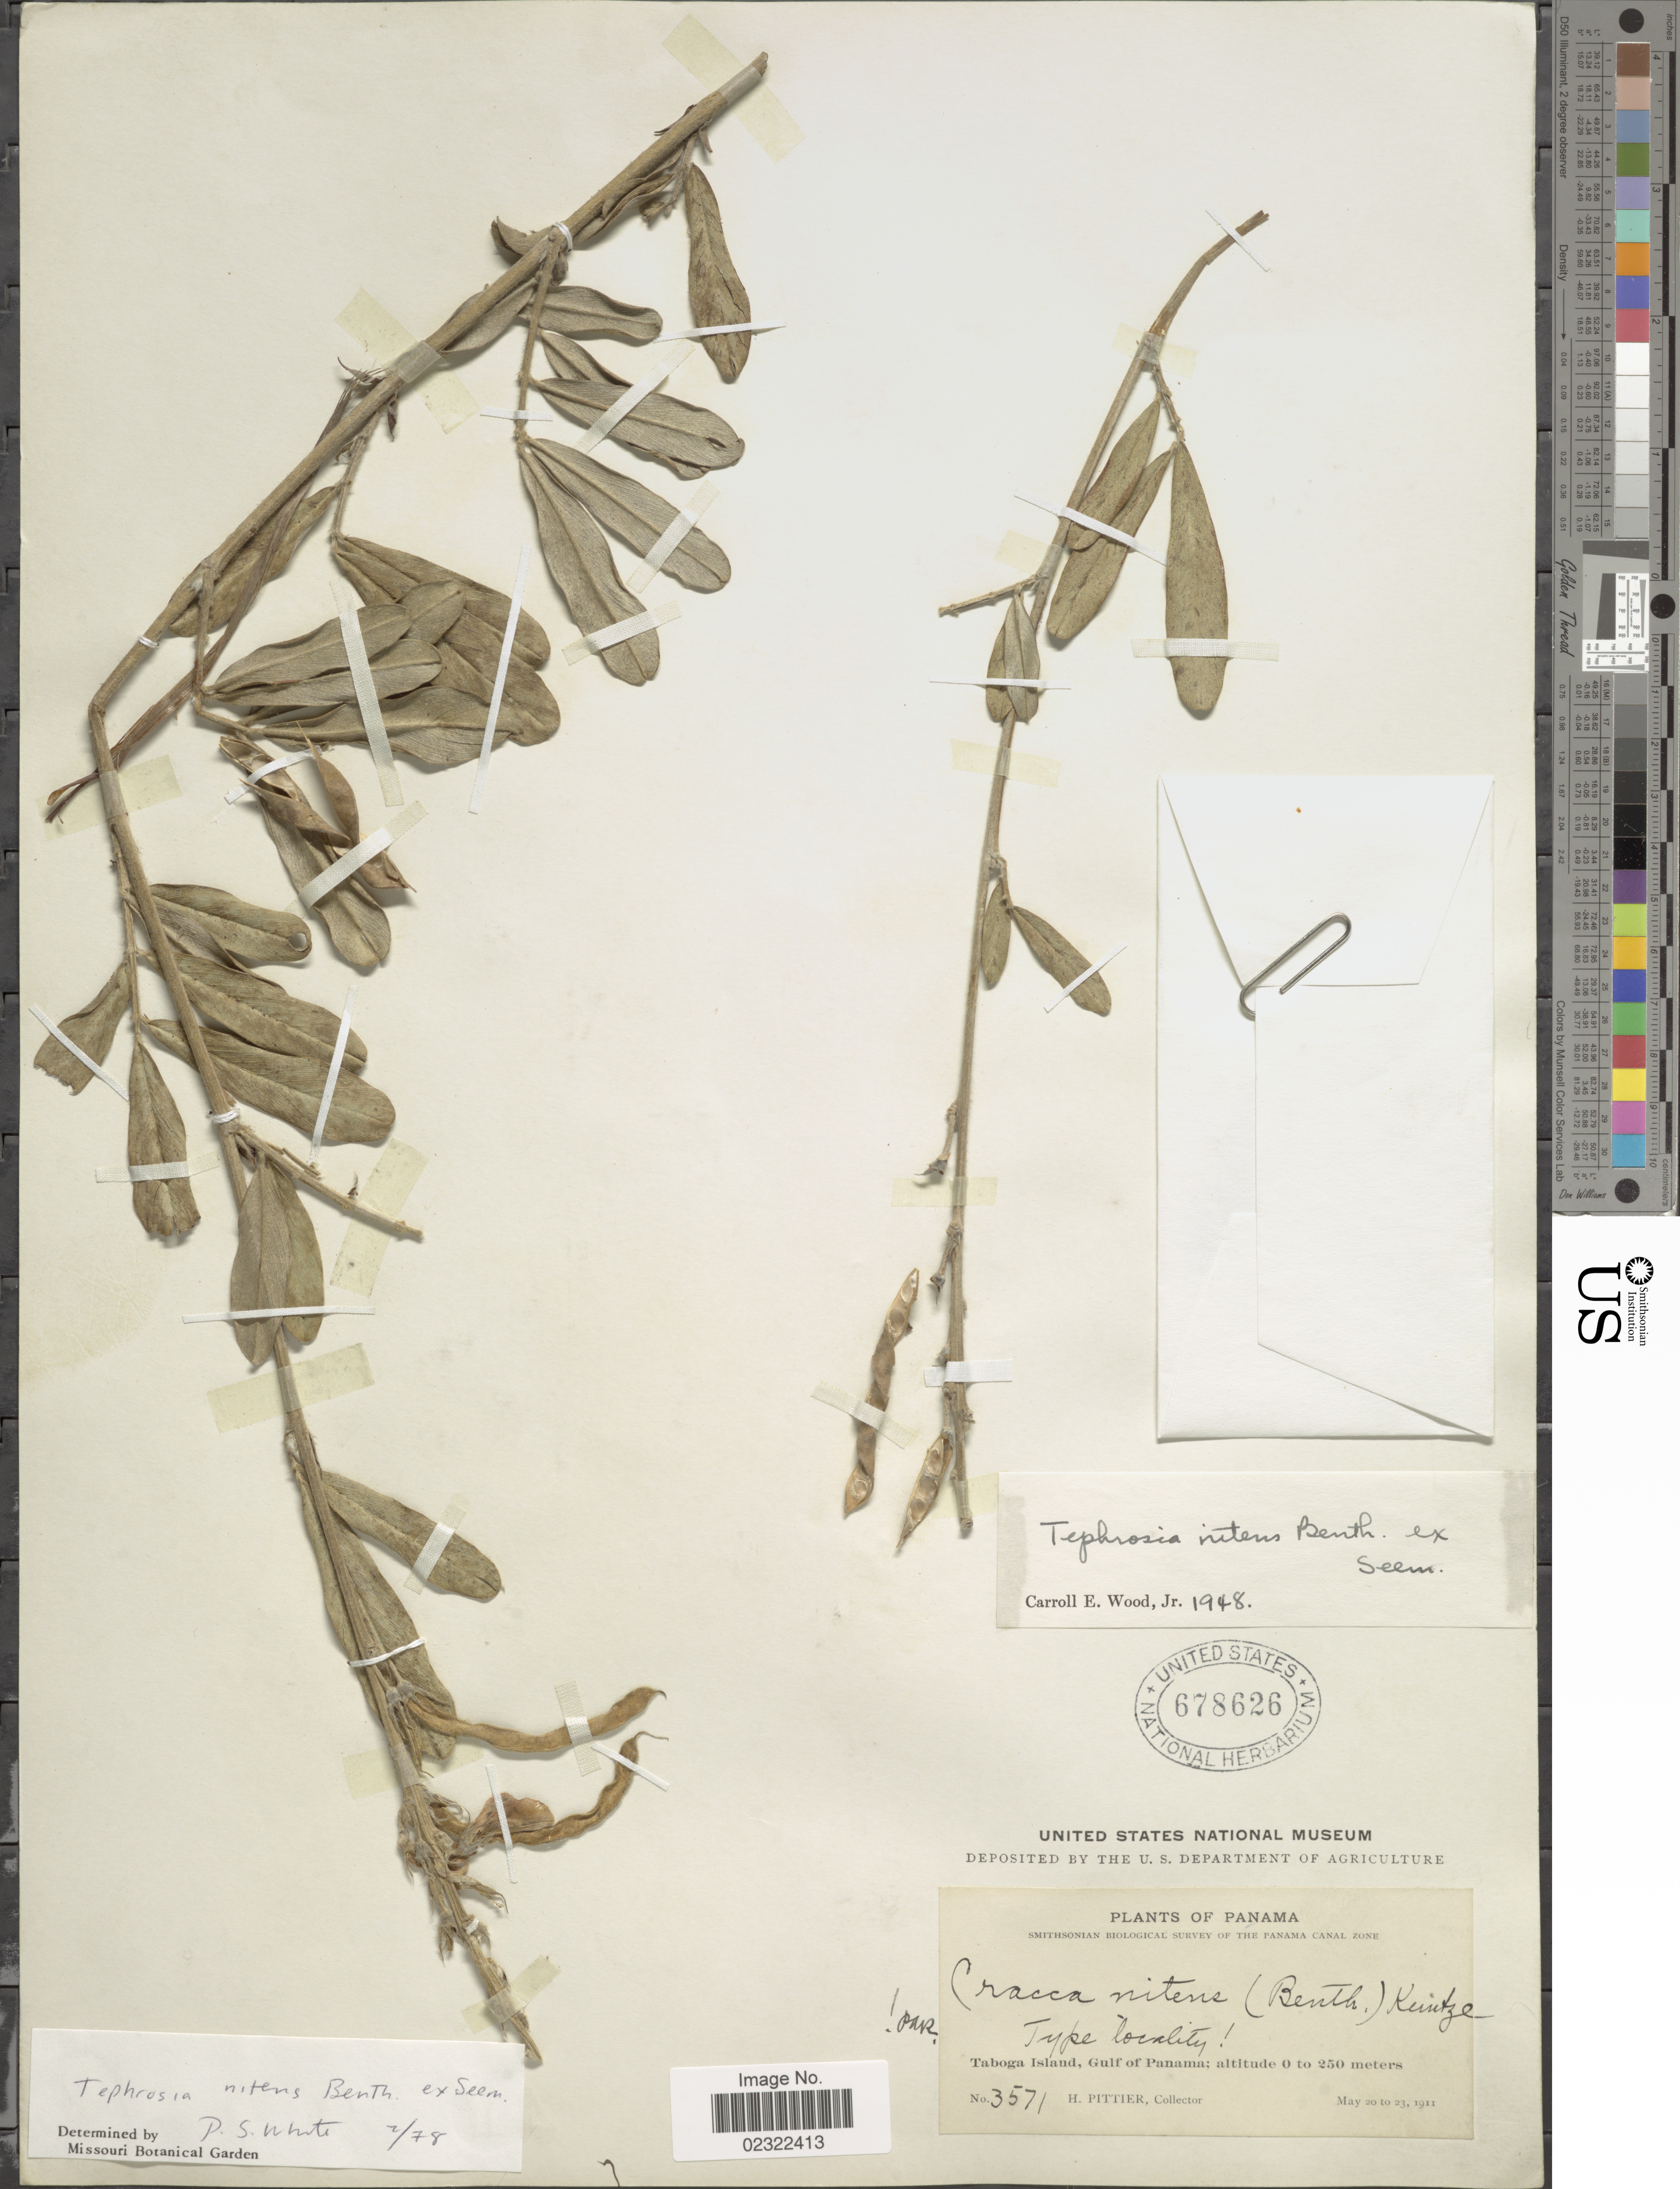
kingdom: Plantae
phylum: Tracheophyta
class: Magnoliopsida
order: Fabales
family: Fabaceae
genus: Tephrosia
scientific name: Tephrosia nitens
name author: Benth.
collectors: H. F. Pittier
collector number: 3571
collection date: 1911-05-20/1911-05-23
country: Panama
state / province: Panamá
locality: Taboga Island, Gulf of Panama.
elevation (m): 0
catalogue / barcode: US 678626